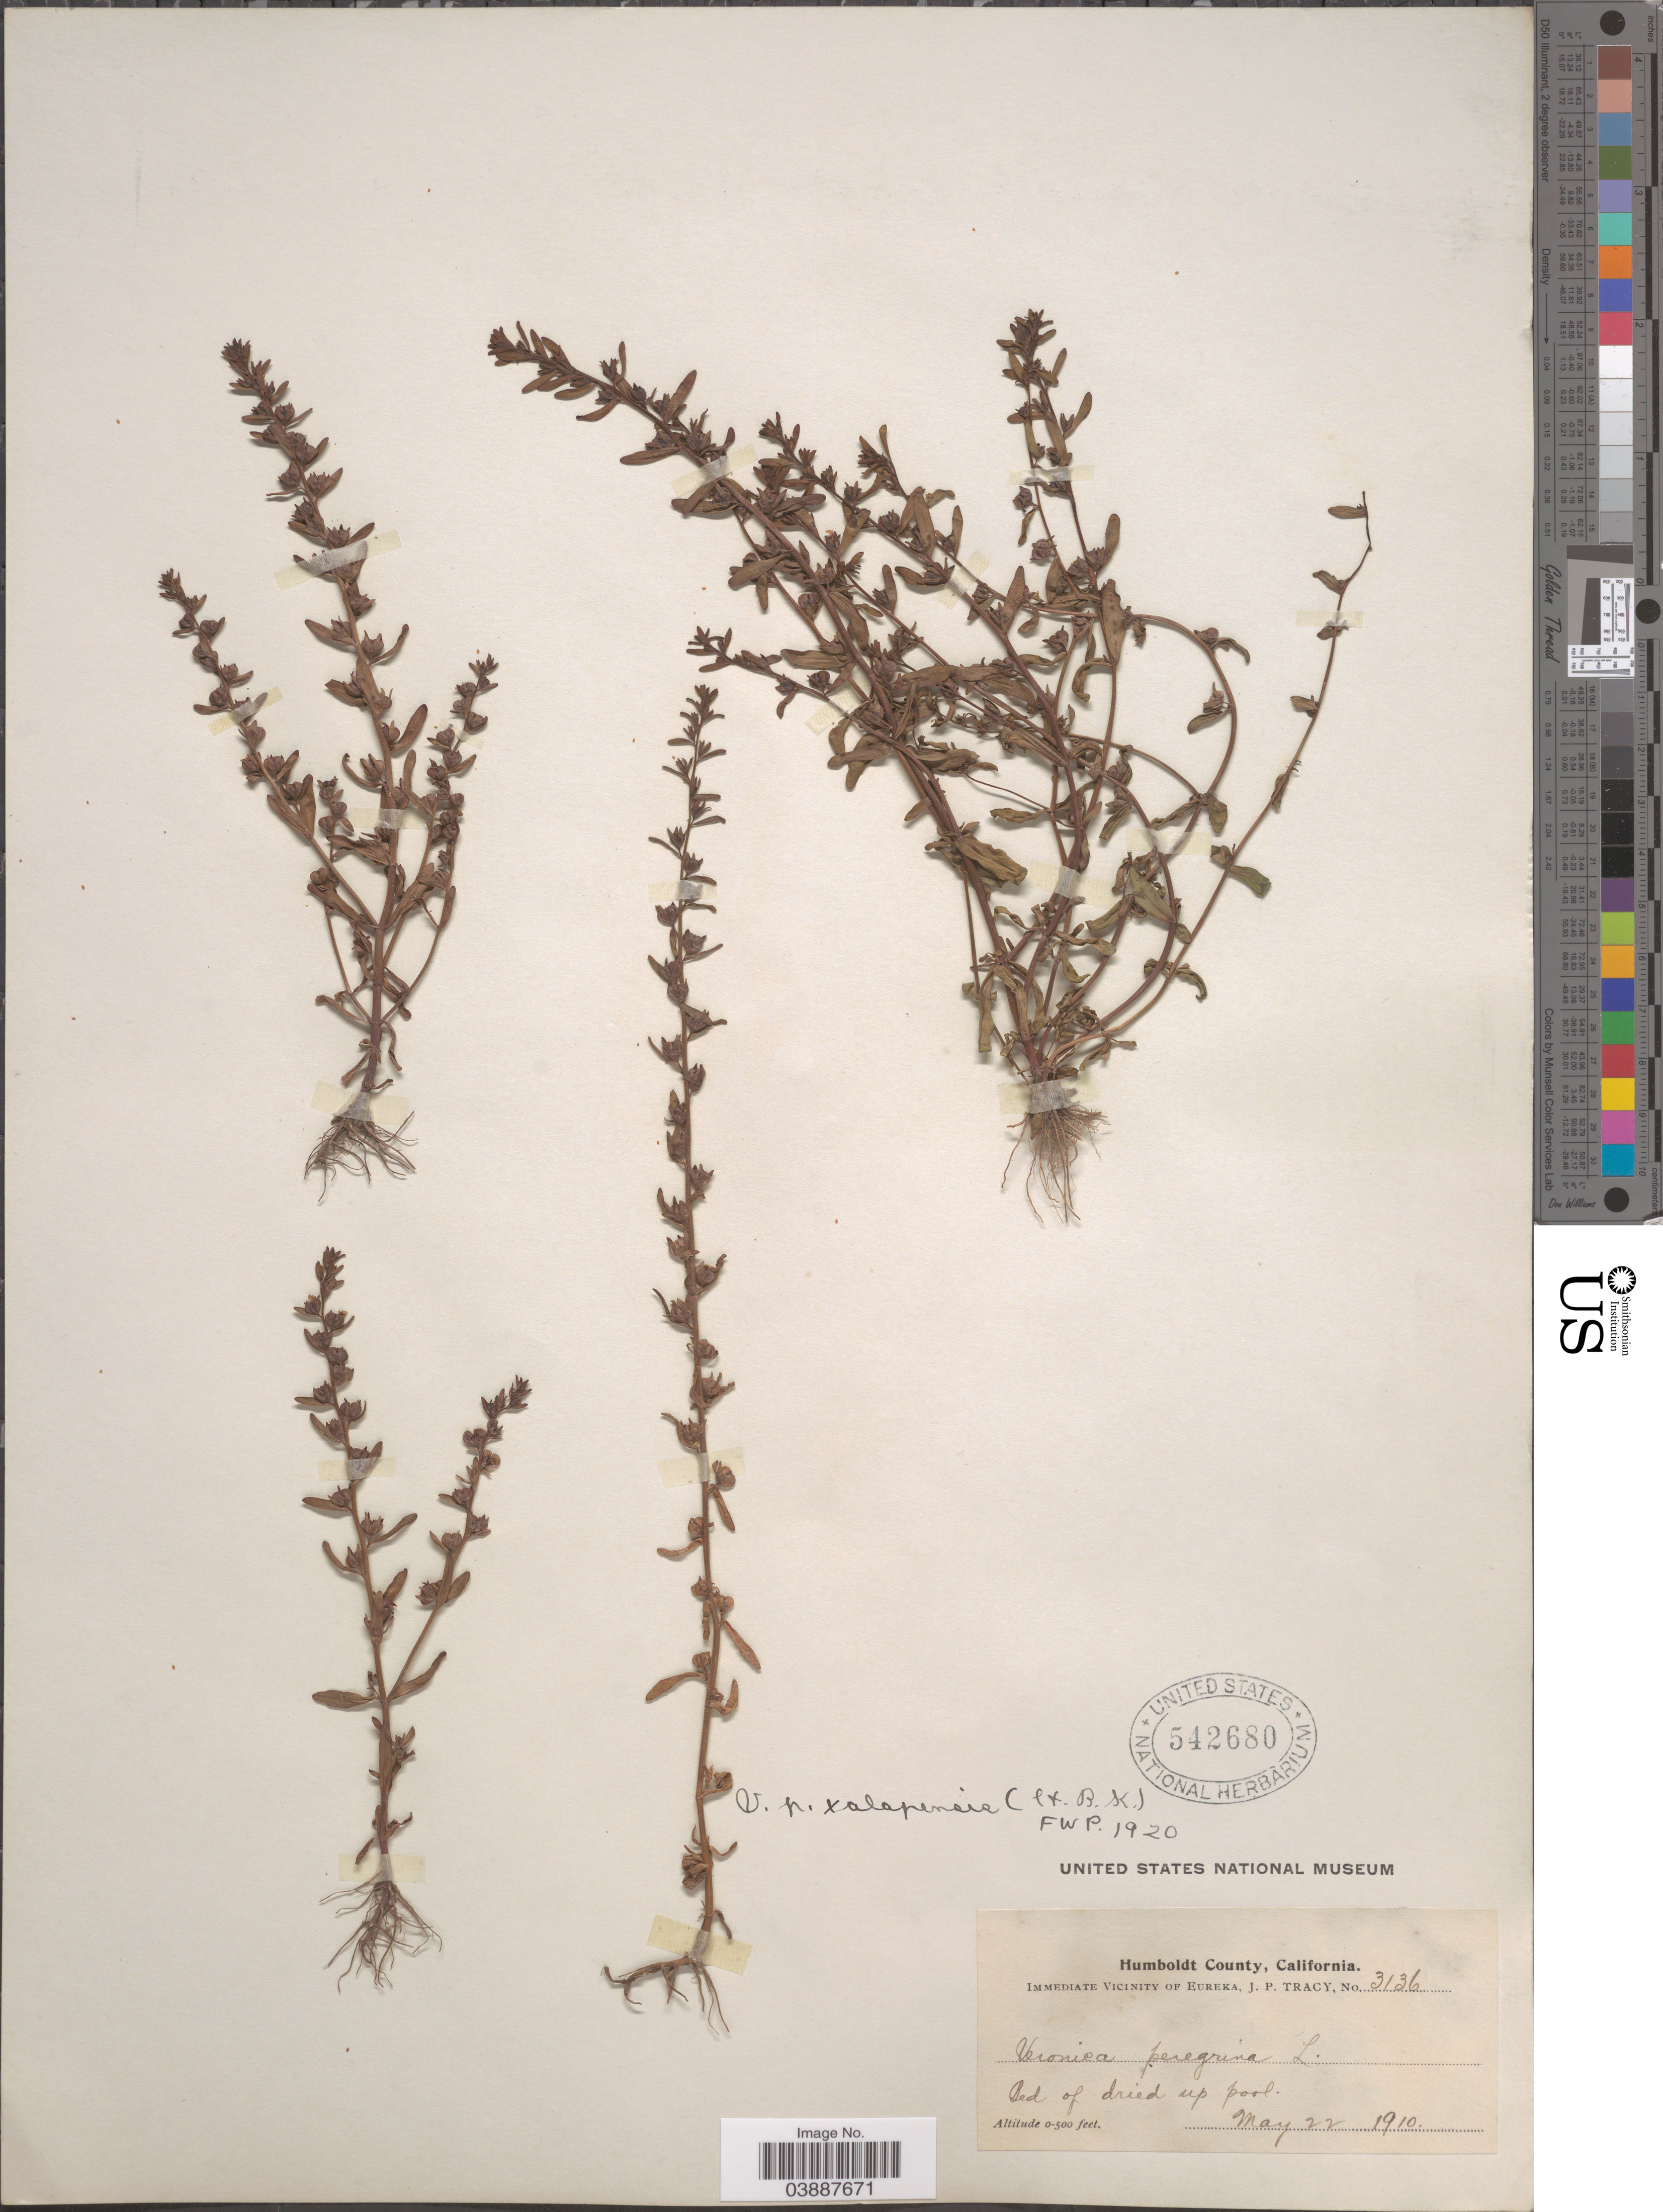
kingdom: Plantae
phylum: Tracheophyta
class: Magnoliopsida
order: Lamiales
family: Plantaginaceae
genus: Veronica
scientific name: Veronica peregrina var. xalapensis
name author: Kunth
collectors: J. Tracy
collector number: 3136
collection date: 1910-05-22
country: United States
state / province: California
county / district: Humboldt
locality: Humboldt County. Immediate Vicinity of Eureka.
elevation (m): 0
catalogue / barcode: US 542680